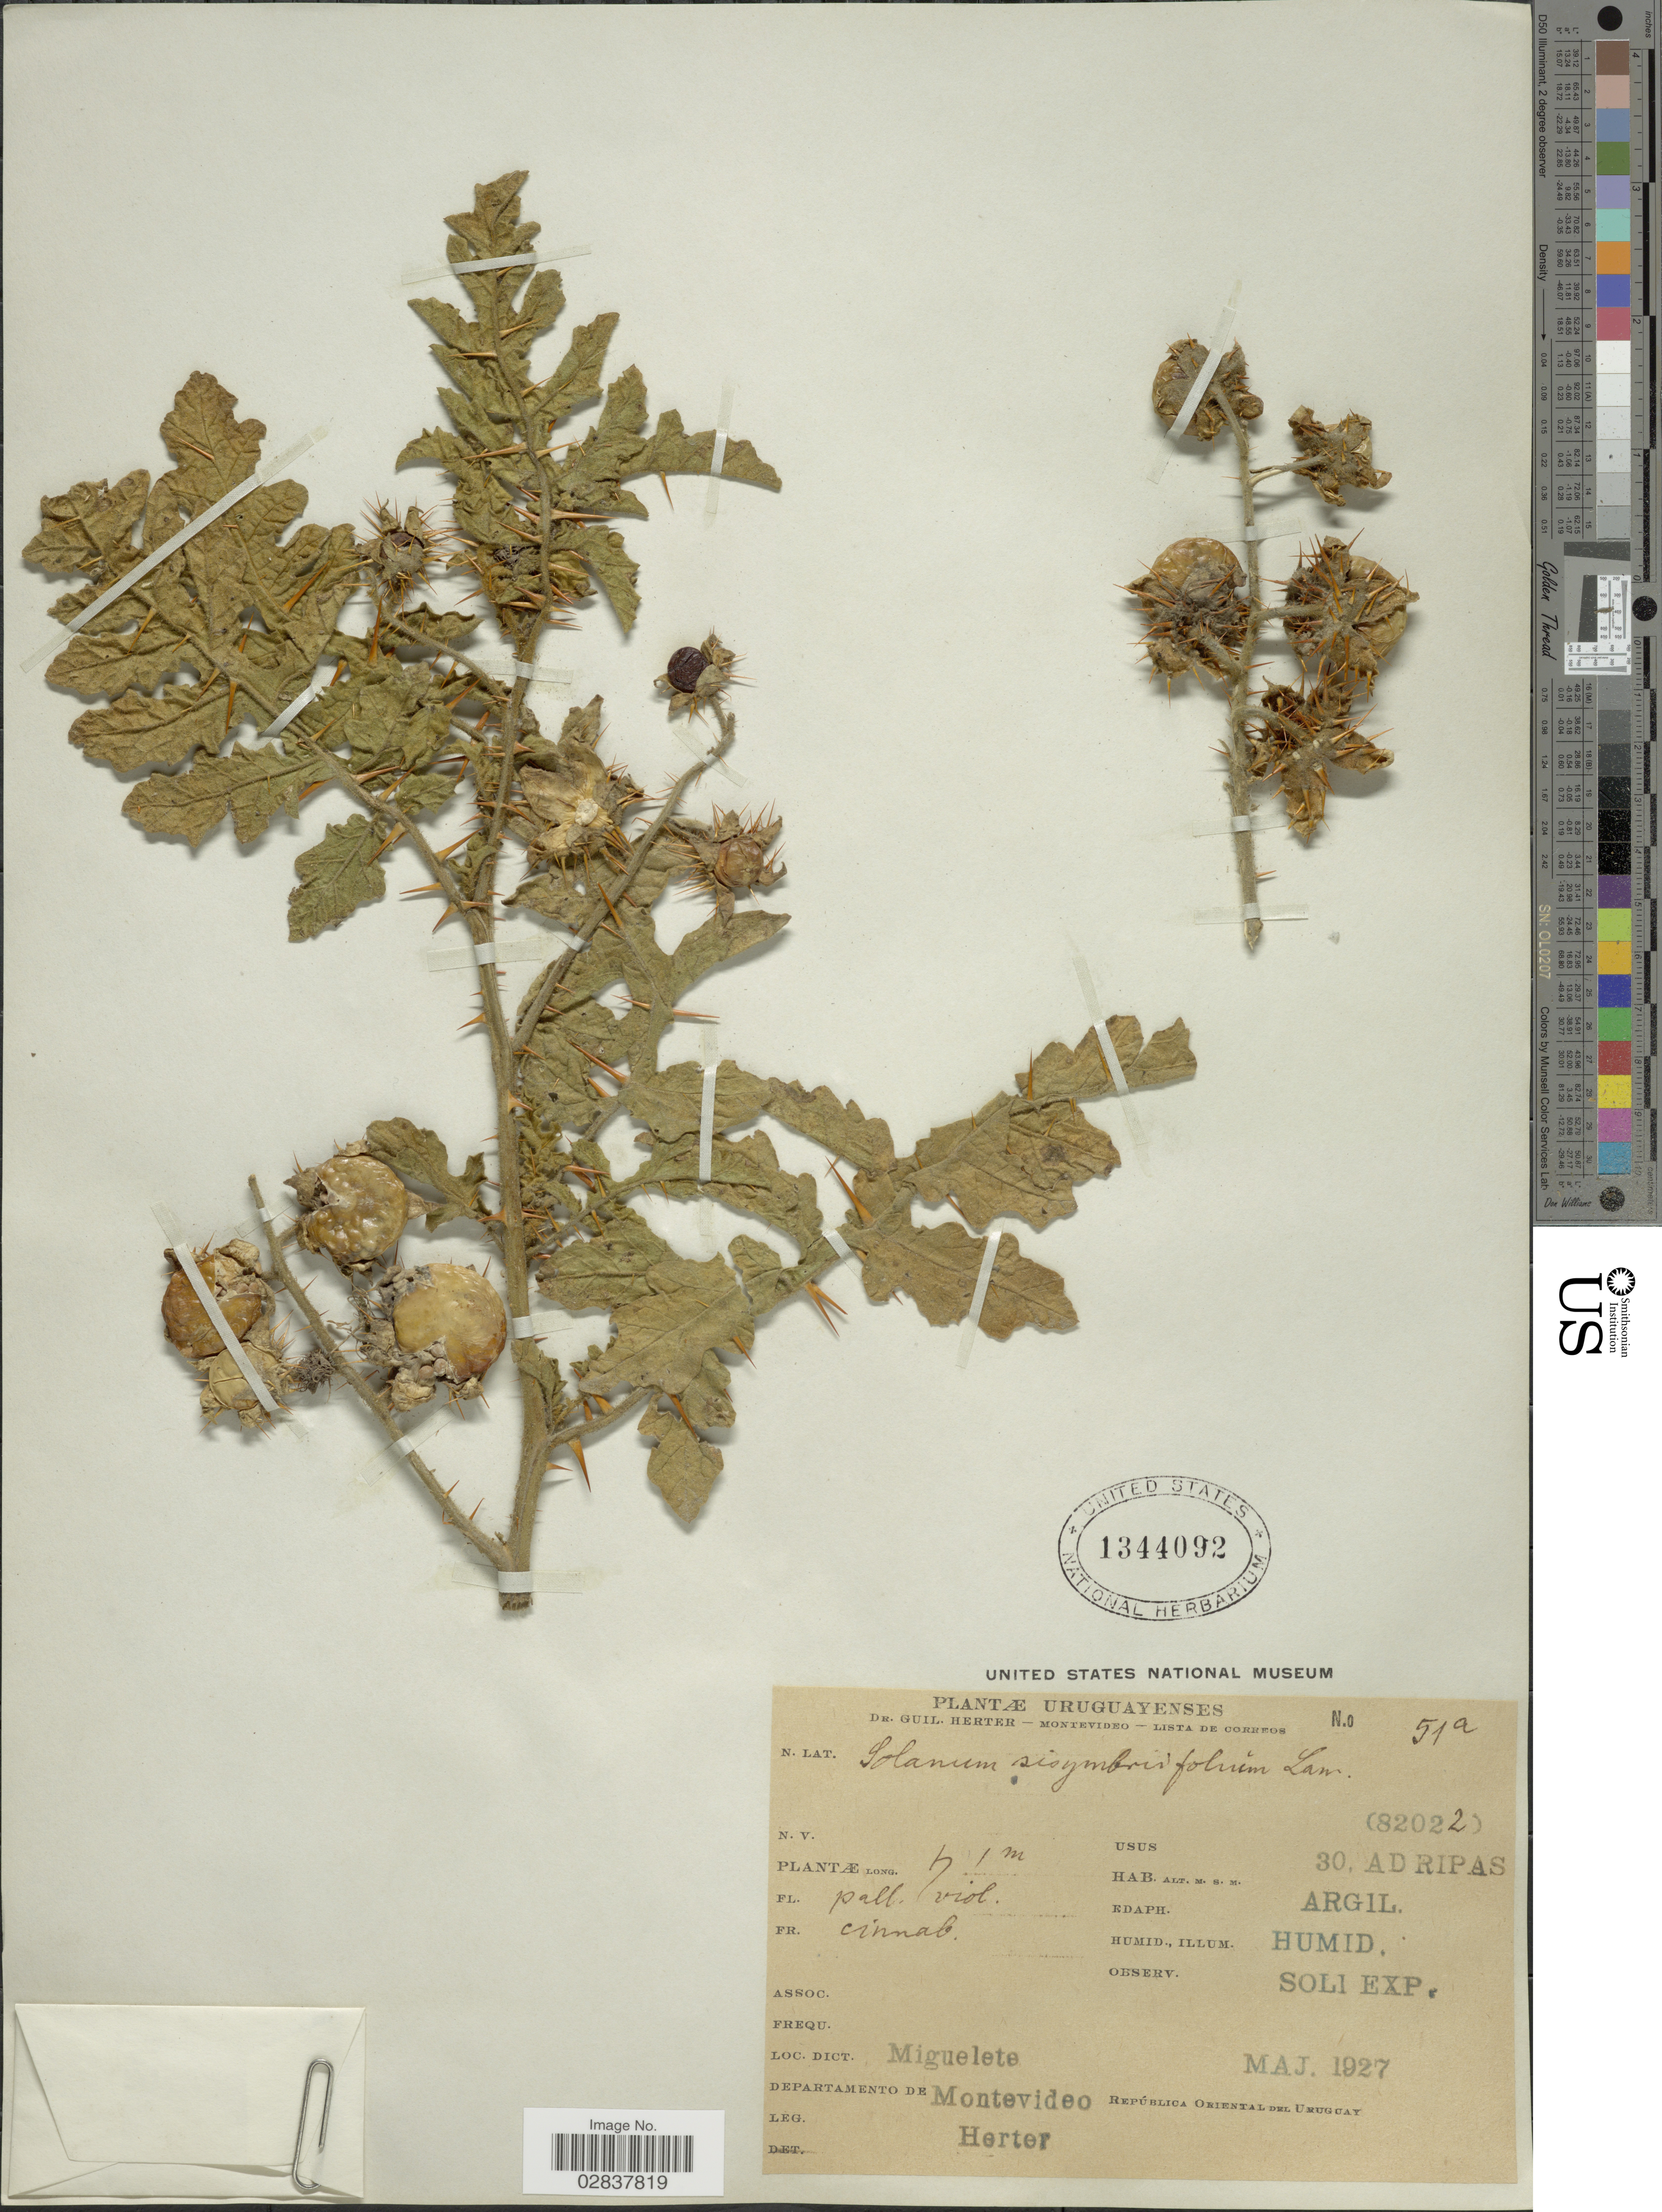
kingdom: Plantae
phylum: Tracheophyta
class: Magnoliopsida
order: Solanales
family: Solanaceae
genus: Solanum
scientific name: Solanum sisymbriifolium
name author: Lam.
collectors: G. Herter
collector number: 51a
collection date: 1927-05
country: Uruguay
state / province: Montevideo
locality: Miguelete, Departamento Montevideo.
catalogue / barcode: US 1344092